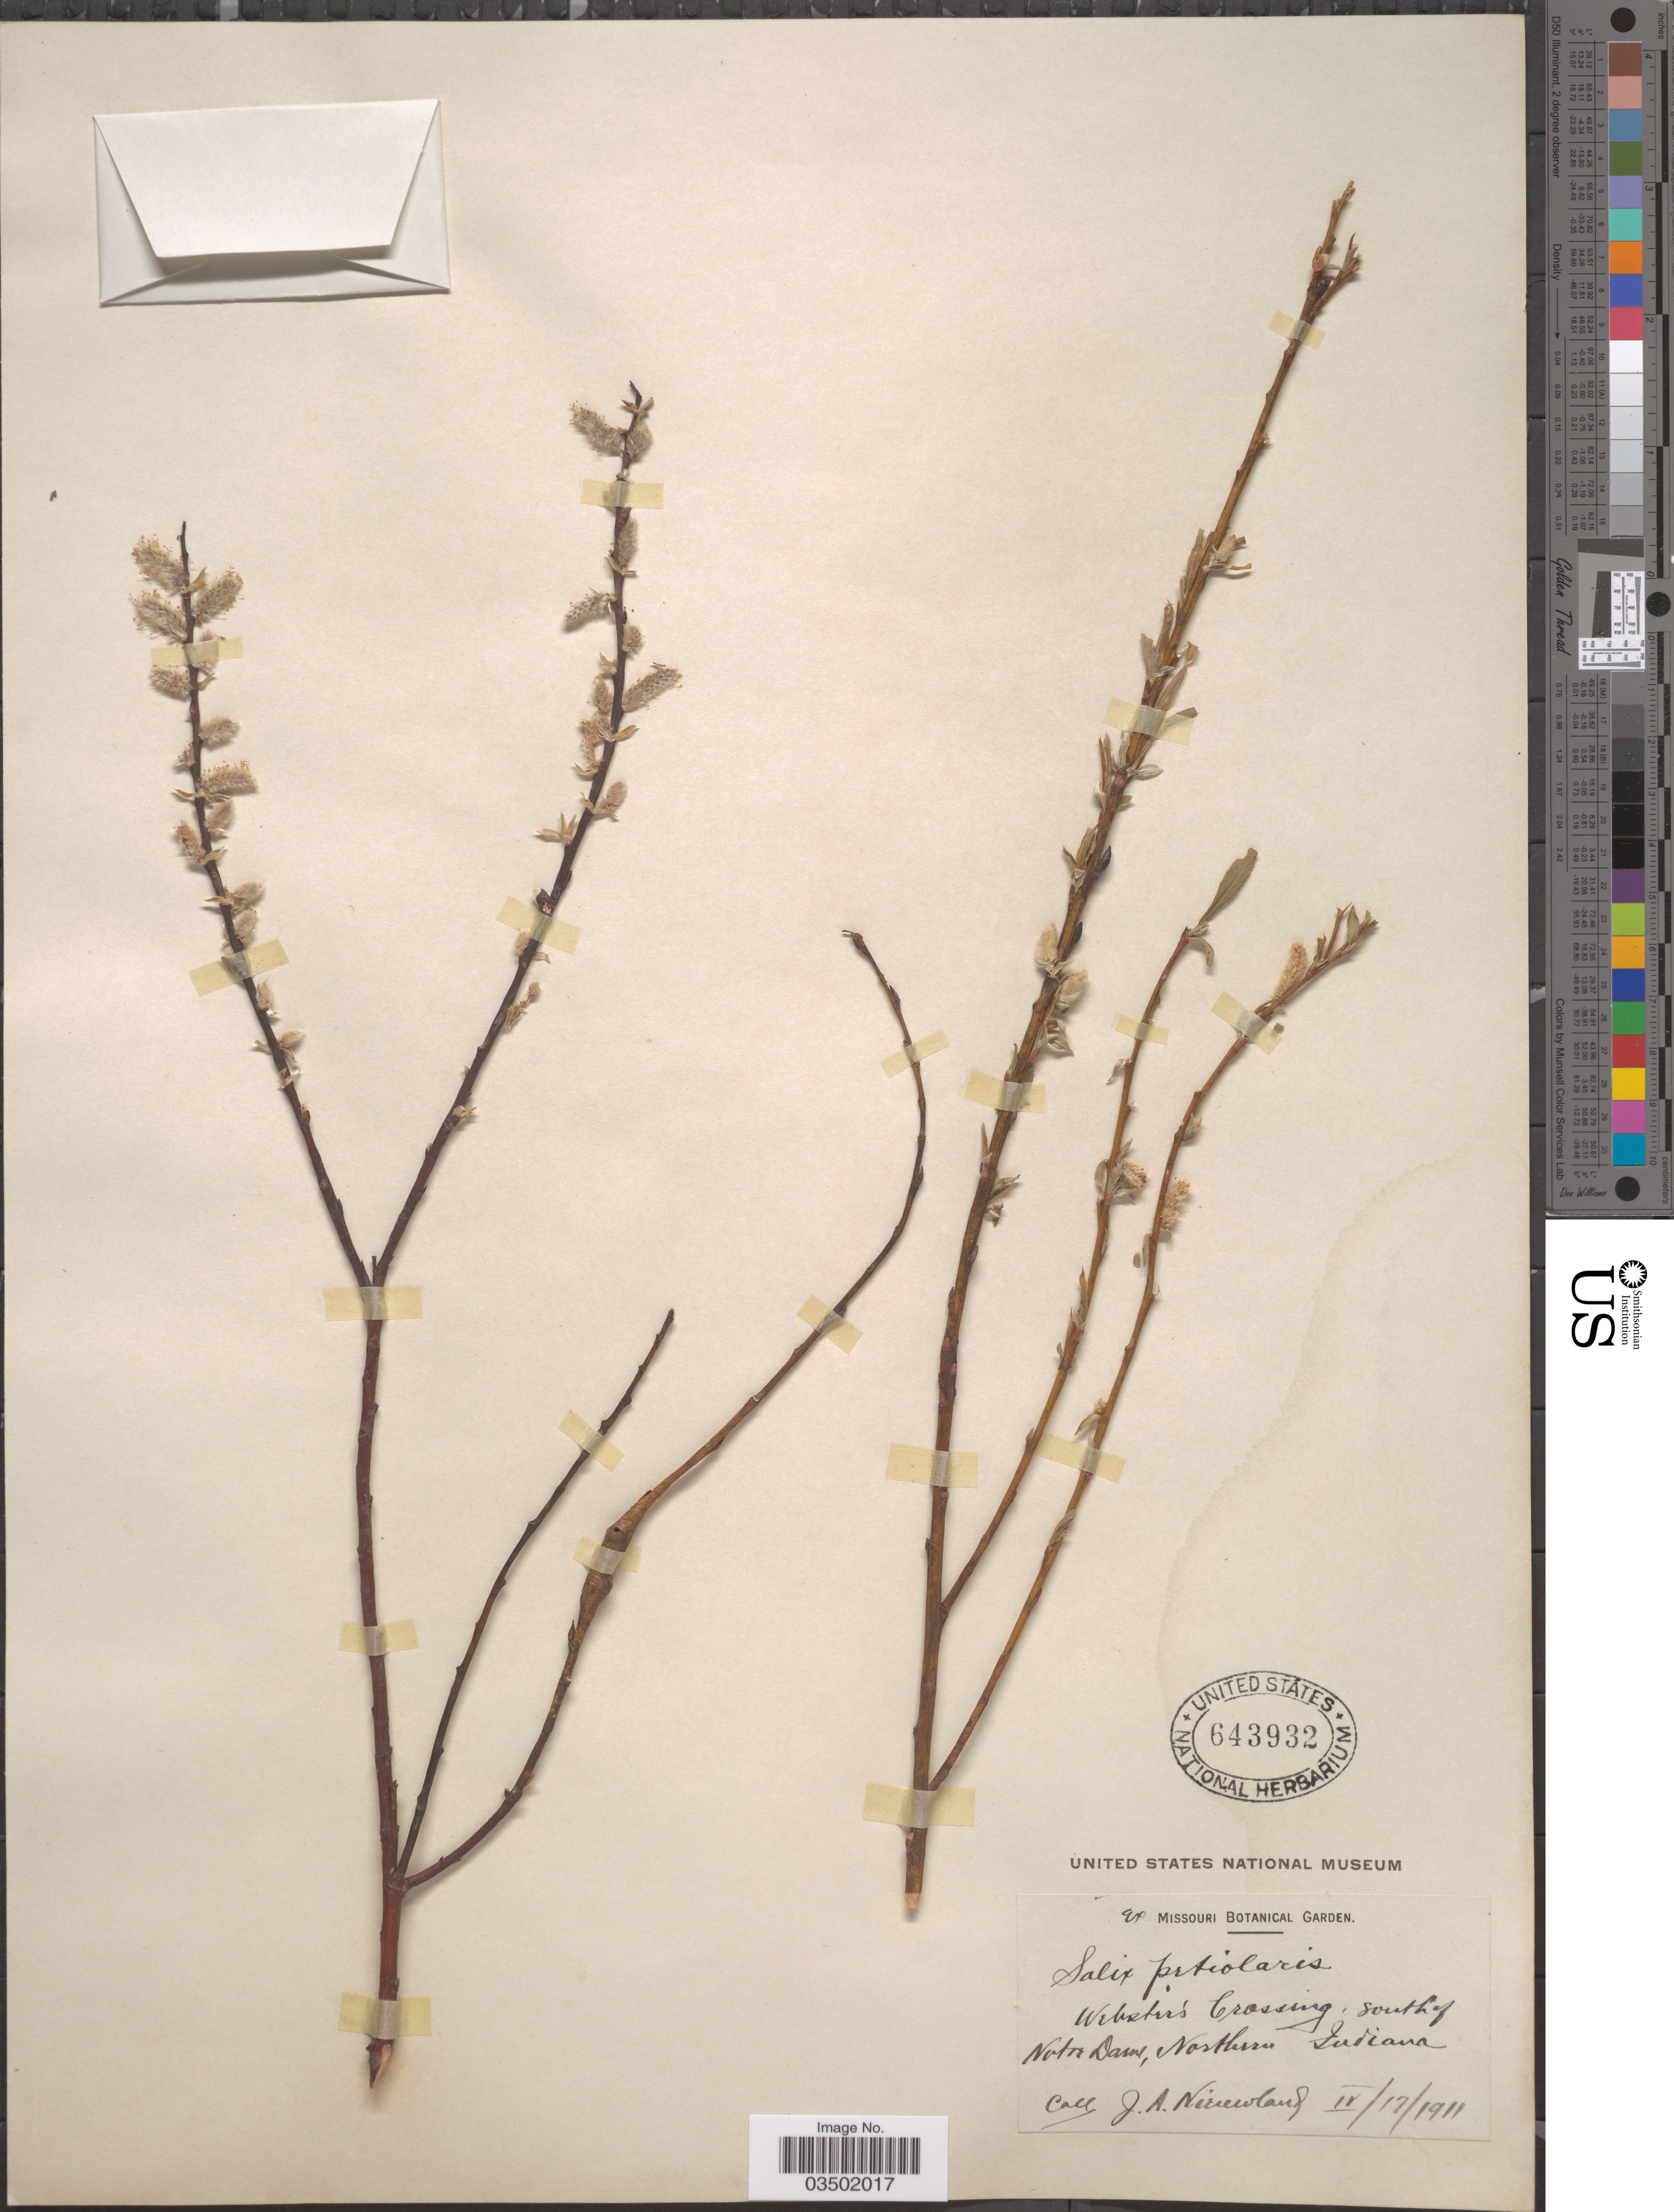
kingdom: Plantae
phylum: Tracheophyta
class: Magnoliopsida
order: Malpighiales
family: Salicaceae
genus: Salix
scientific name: Salix petiolaris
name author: Sm.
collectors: J. A. Nieuwland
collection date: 1911-04-17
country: United States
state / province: Indiana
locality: Webster's Crossing, south of Notre Dame, Northern Indiana.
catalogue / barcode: US 643932